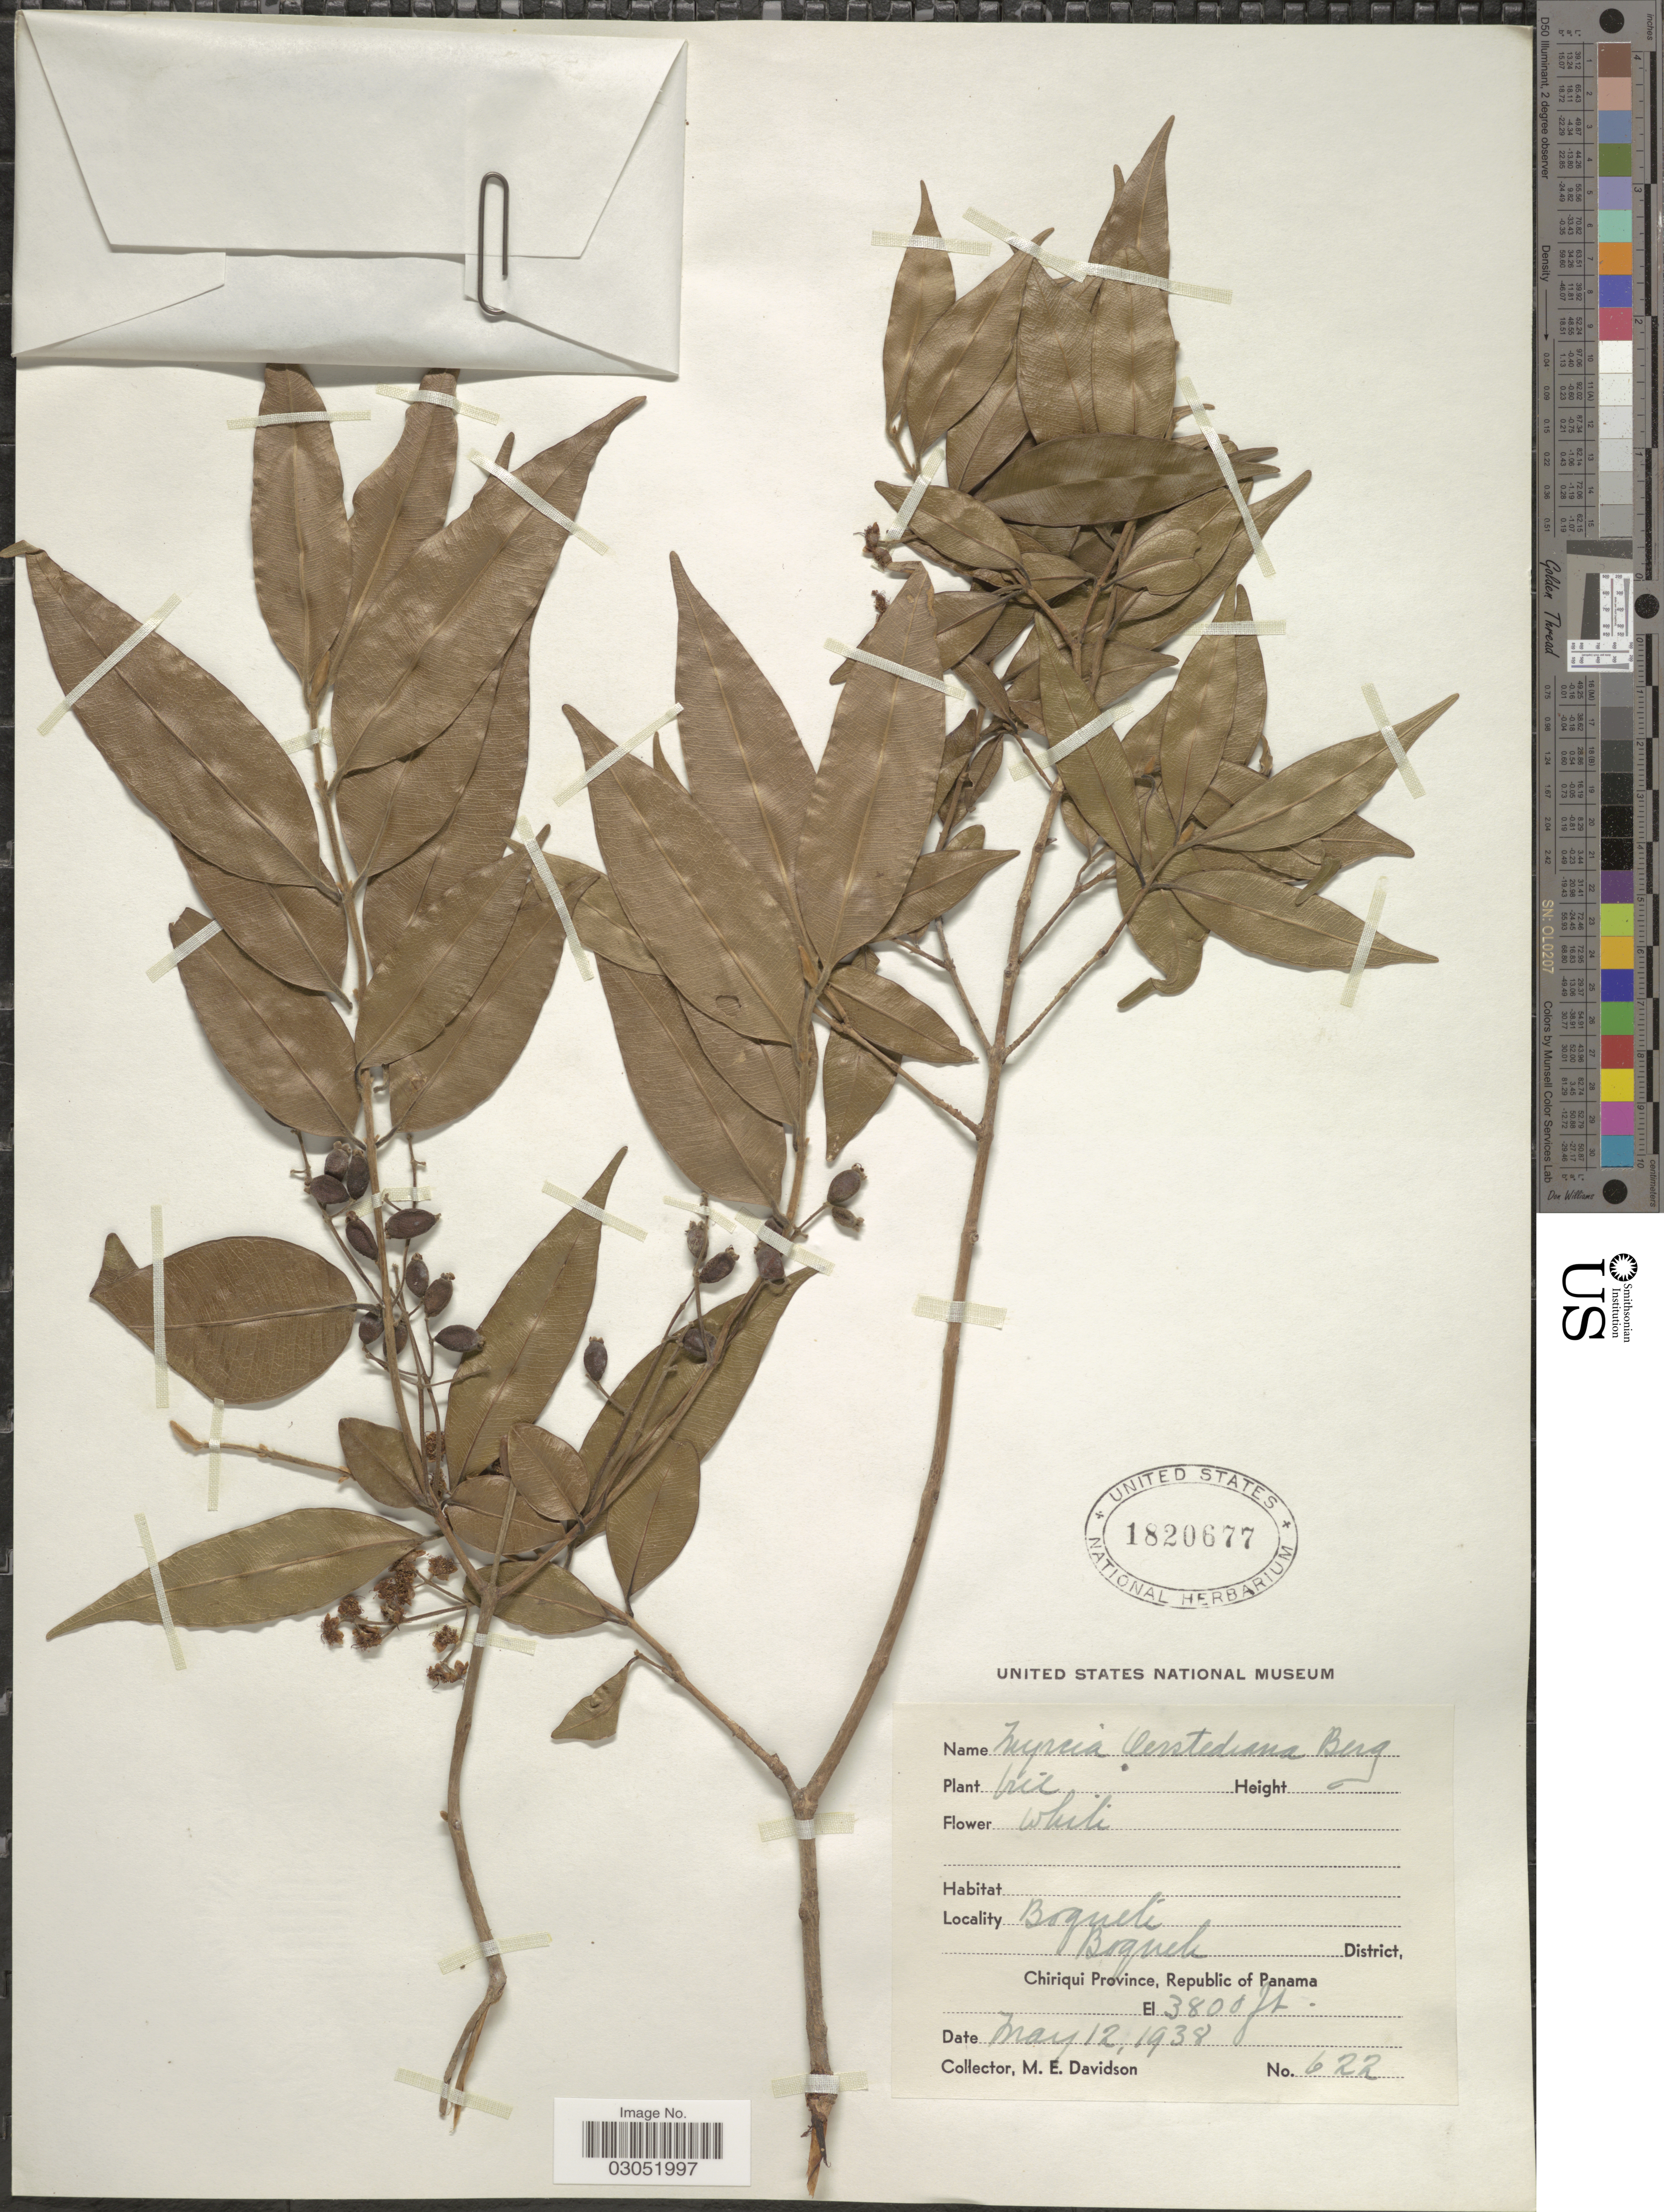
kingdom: Plantae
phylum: Tracheophyta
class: Magnoliopsida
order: Myrtales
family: Myrtaceae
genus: Myrcia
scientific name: Myrcia splendens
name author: (Sw.) DC.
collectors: M. E. Davidson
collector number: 622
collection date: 1938-05-12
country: Panama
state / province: Chiriqui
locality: Boquete. Boquete District, Republic of Panama.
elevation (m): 1158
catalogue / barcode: US 1820677